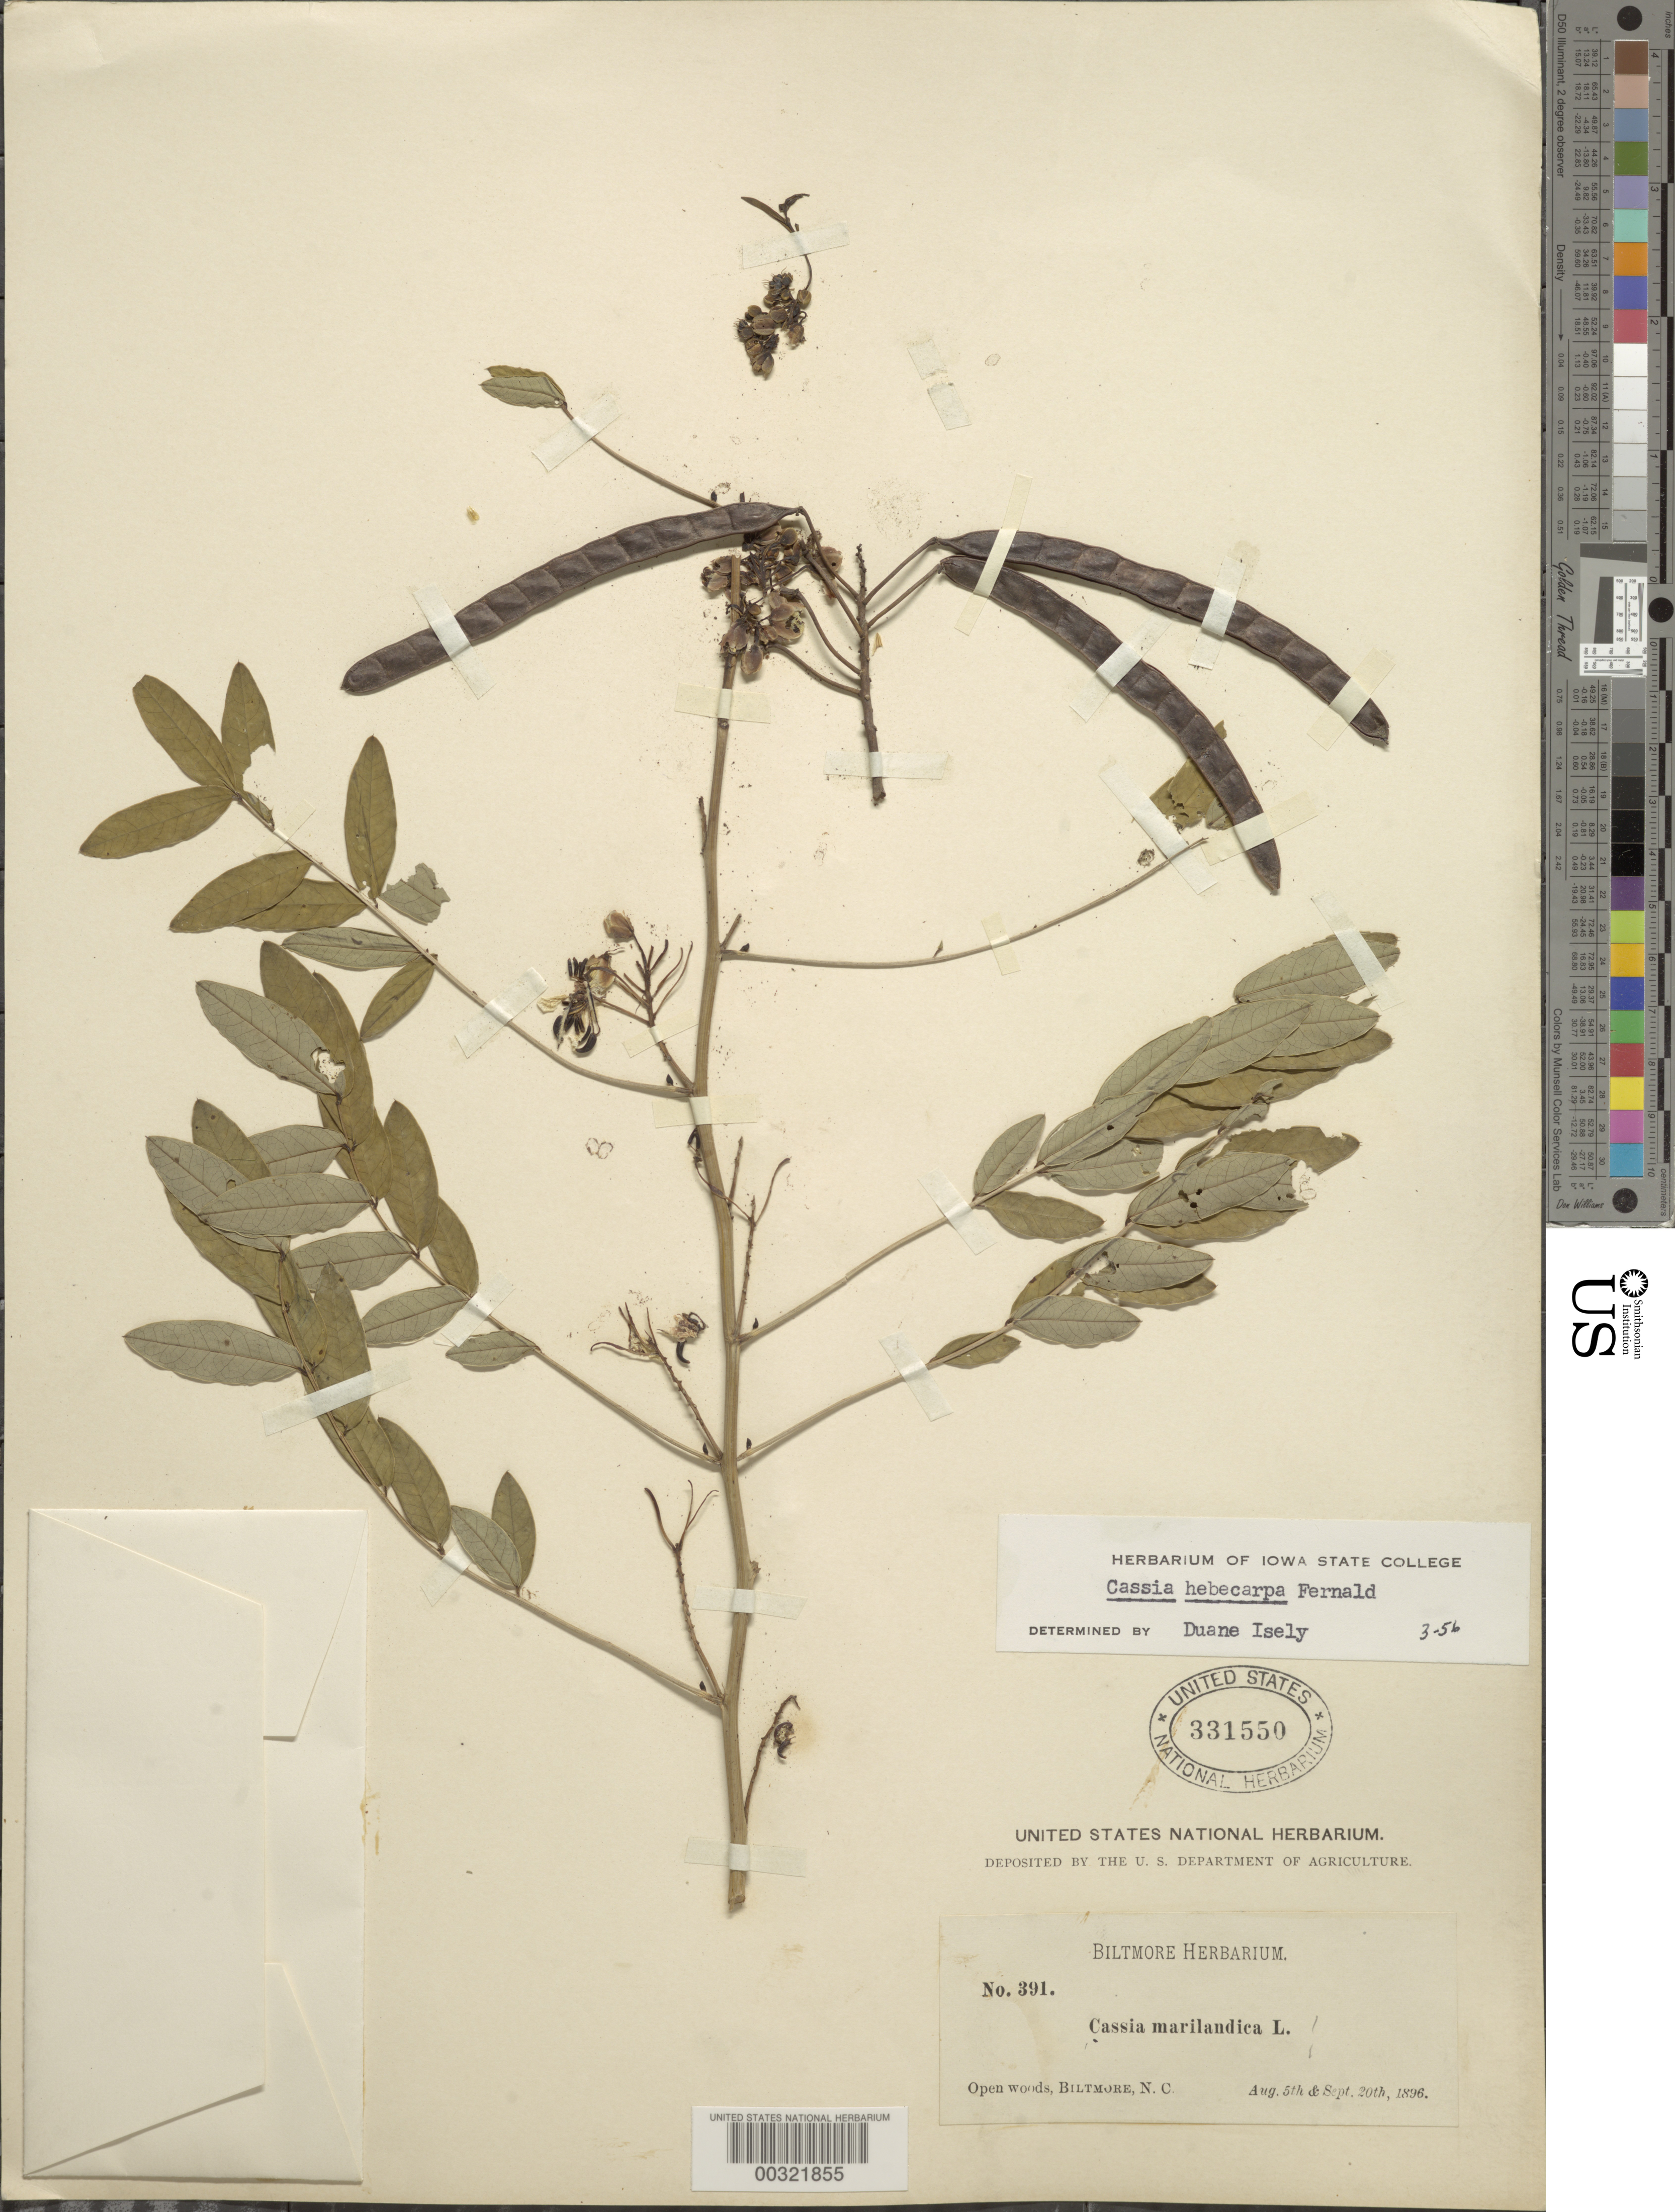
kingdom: Plantae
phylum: Tracheophyta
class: Magnoliopsida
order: Fabales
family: Fabaceae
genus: Senna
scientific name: Senna hebecarpa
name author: (Fernald) H.S. Irwin & Barneby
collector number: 391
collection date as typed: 05 Aug 1896 and 20 Sep 1896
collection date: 1896-08-05,1896-09-20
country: United States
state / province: North Carolina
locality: Biltmore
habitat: Open woods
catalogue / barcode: US 331550